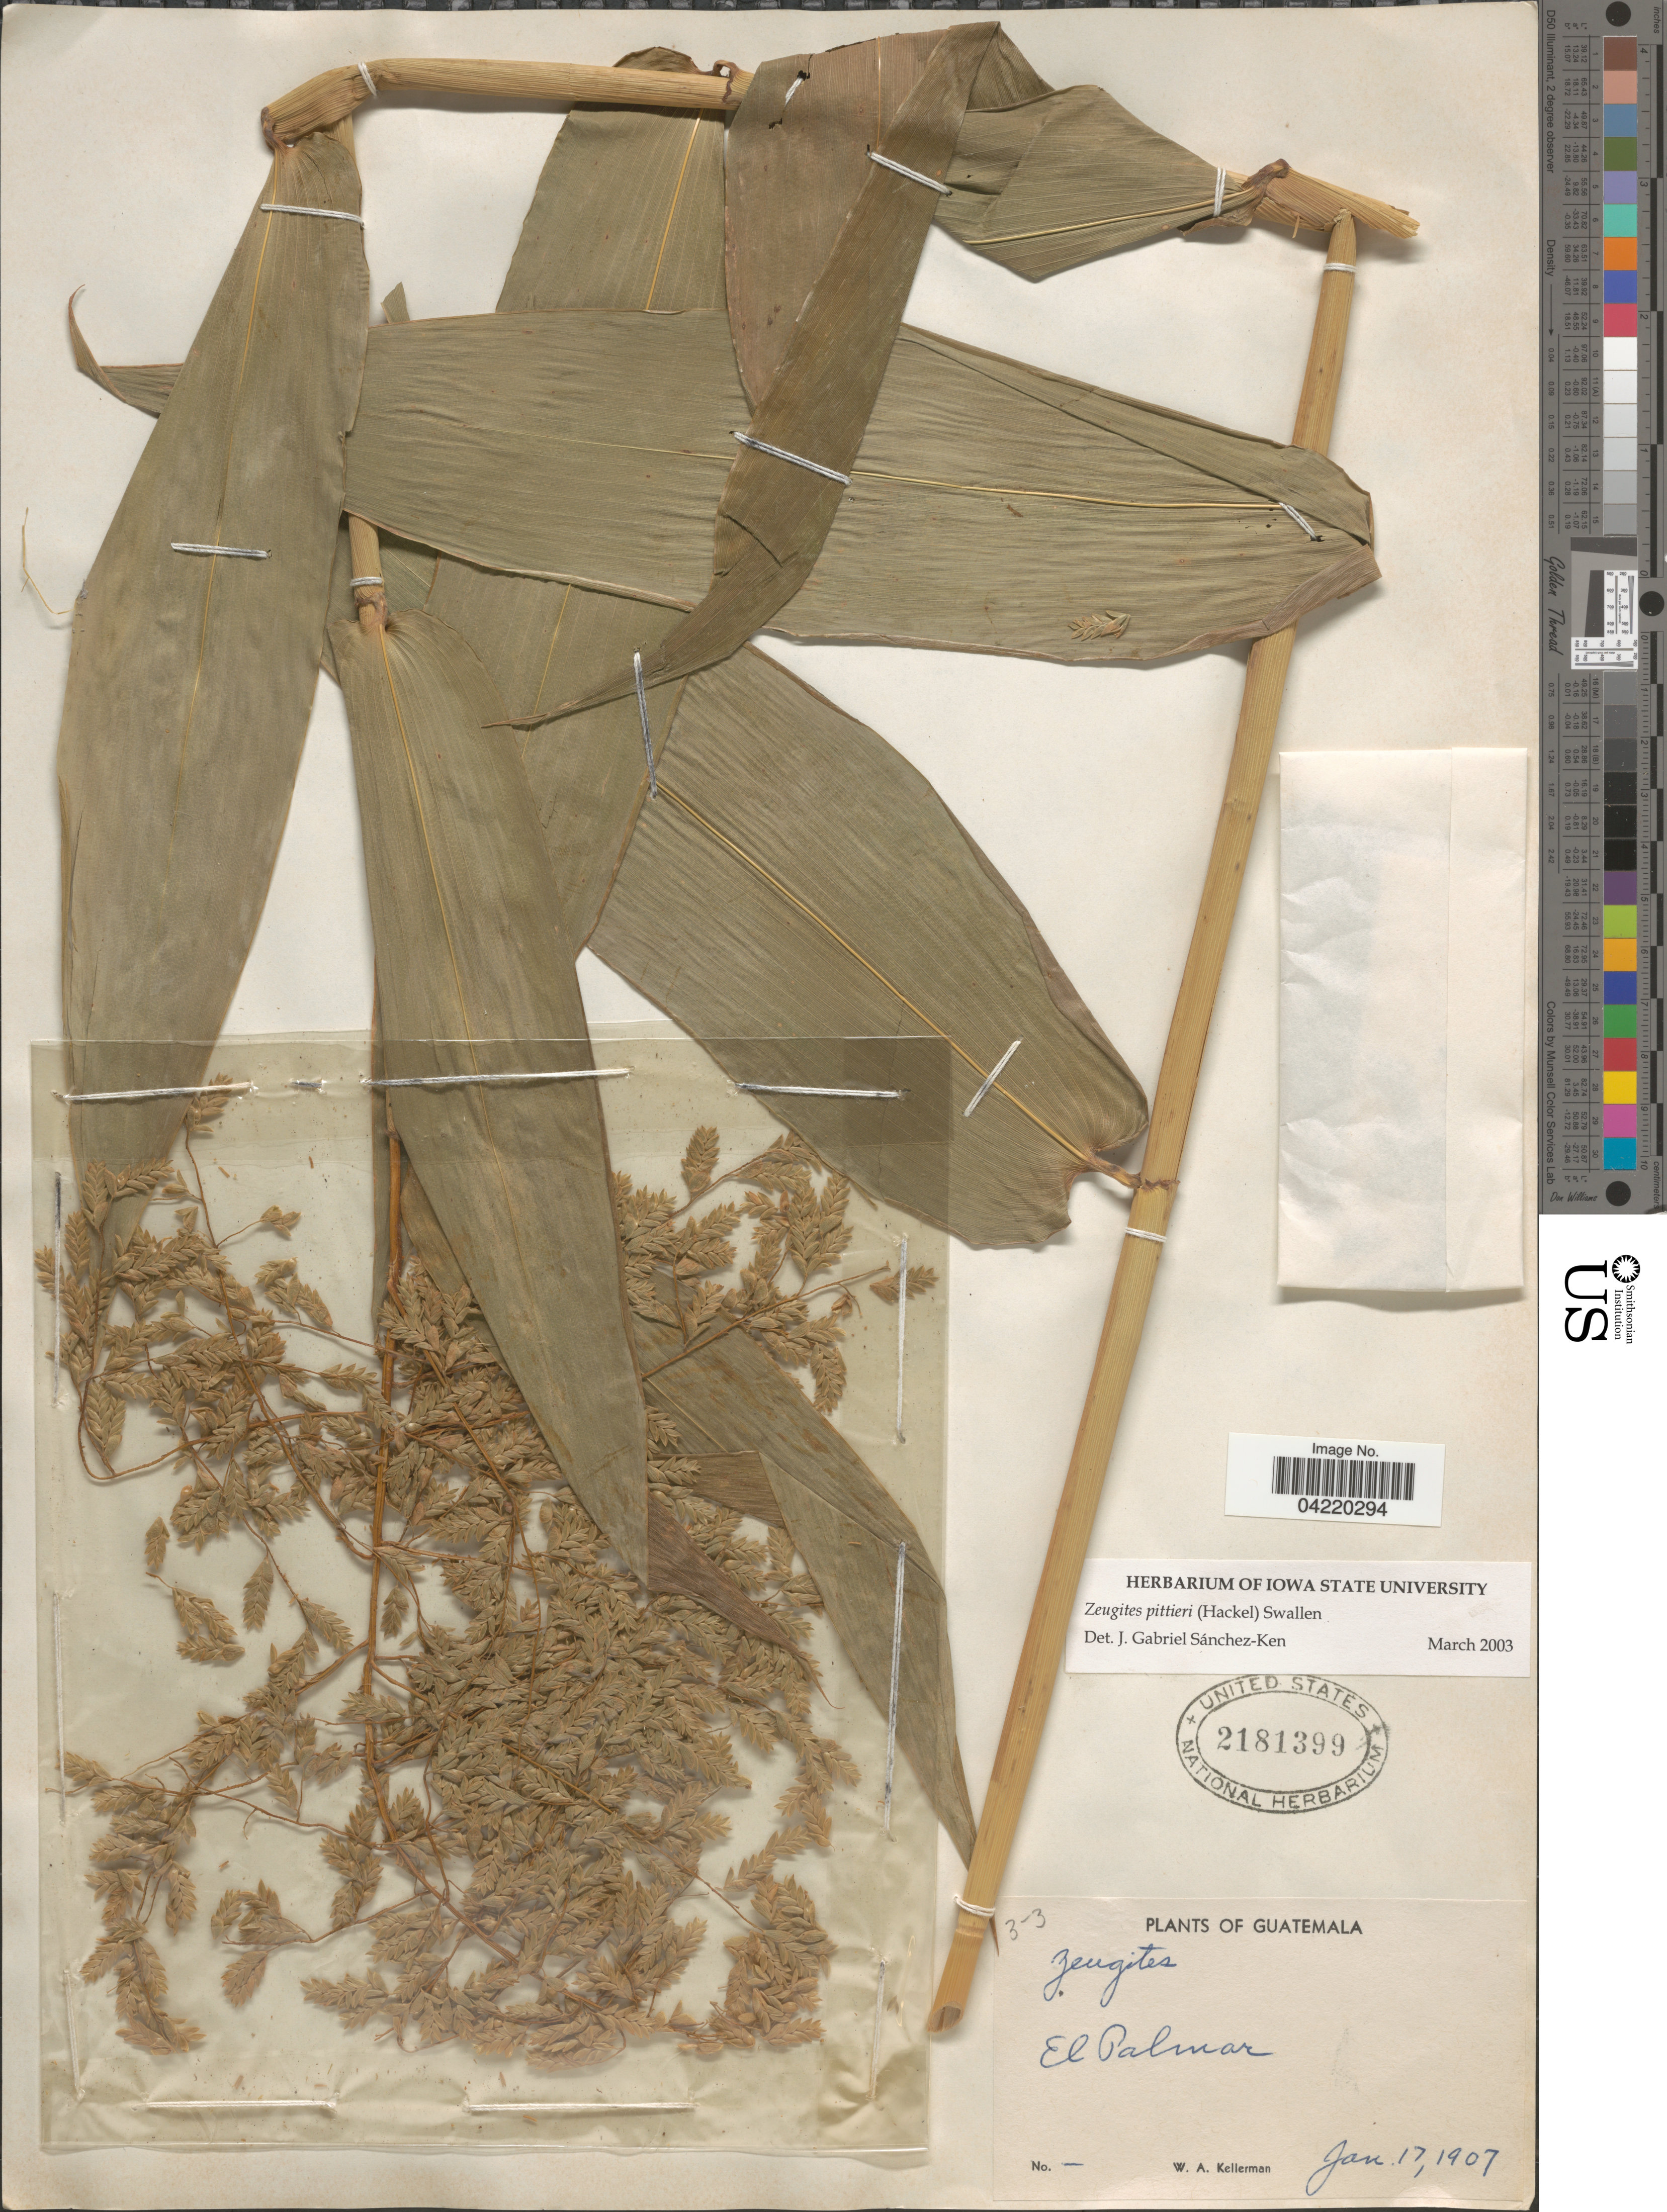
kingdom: Plantae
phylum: Tracheophyta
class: Liliopsida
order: Poales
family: Poaceae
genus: Zeugites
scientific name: Zeugites pittieri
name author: Hack.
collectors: W. Kellerman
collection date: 1907-01-17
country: Guatemala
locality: El Palmar.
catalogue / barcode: US 2181399